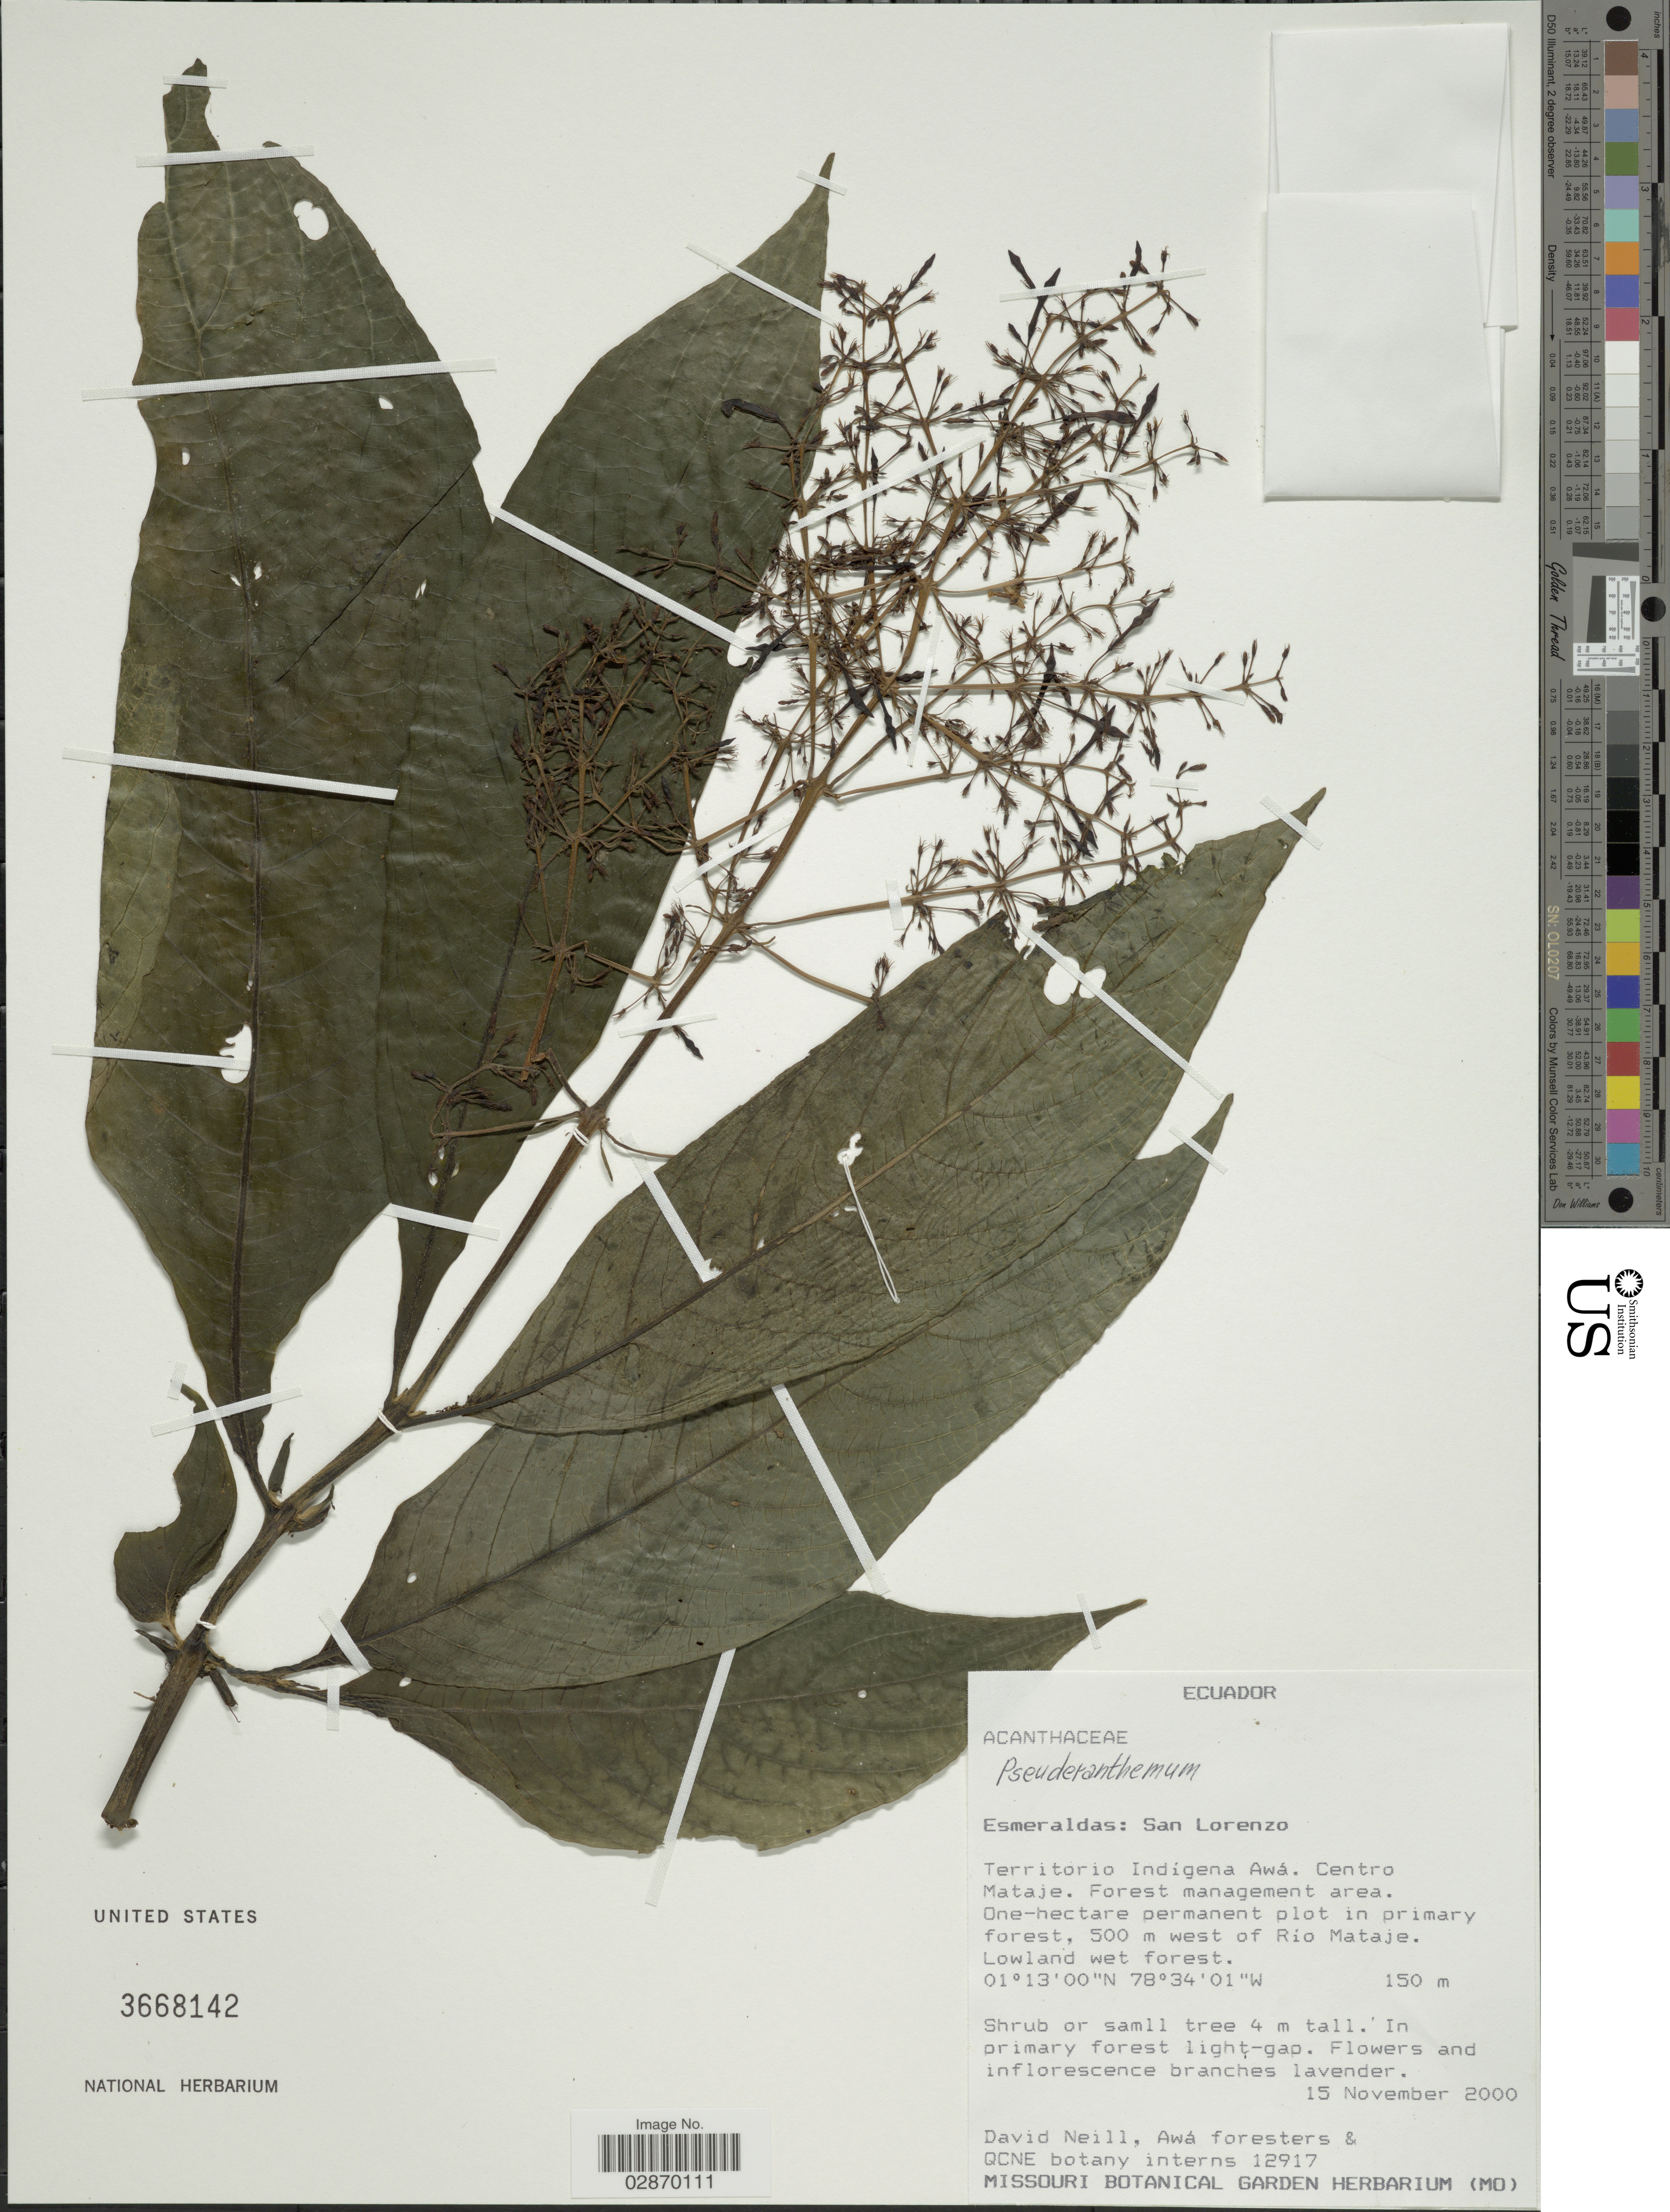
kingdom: Plantae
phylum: Tracheophyta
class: Magnoliopsida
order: Lamiales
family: Acanthaceae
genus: Pseuderanthemum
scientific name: Pseuderanthemum sp.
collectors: D. Neill, Awá foresters & QCNE botany interns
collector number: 12917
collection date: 2000-11-15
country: Ecuador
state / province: Esmeraldas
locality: San Lorenzo, Territorio Indígena Awá, Centro Mataje, Forest management area, One-hectare permanent plot in primary forest, 500 m west of Río Mataje.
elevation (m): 150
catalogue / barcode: US 3668142